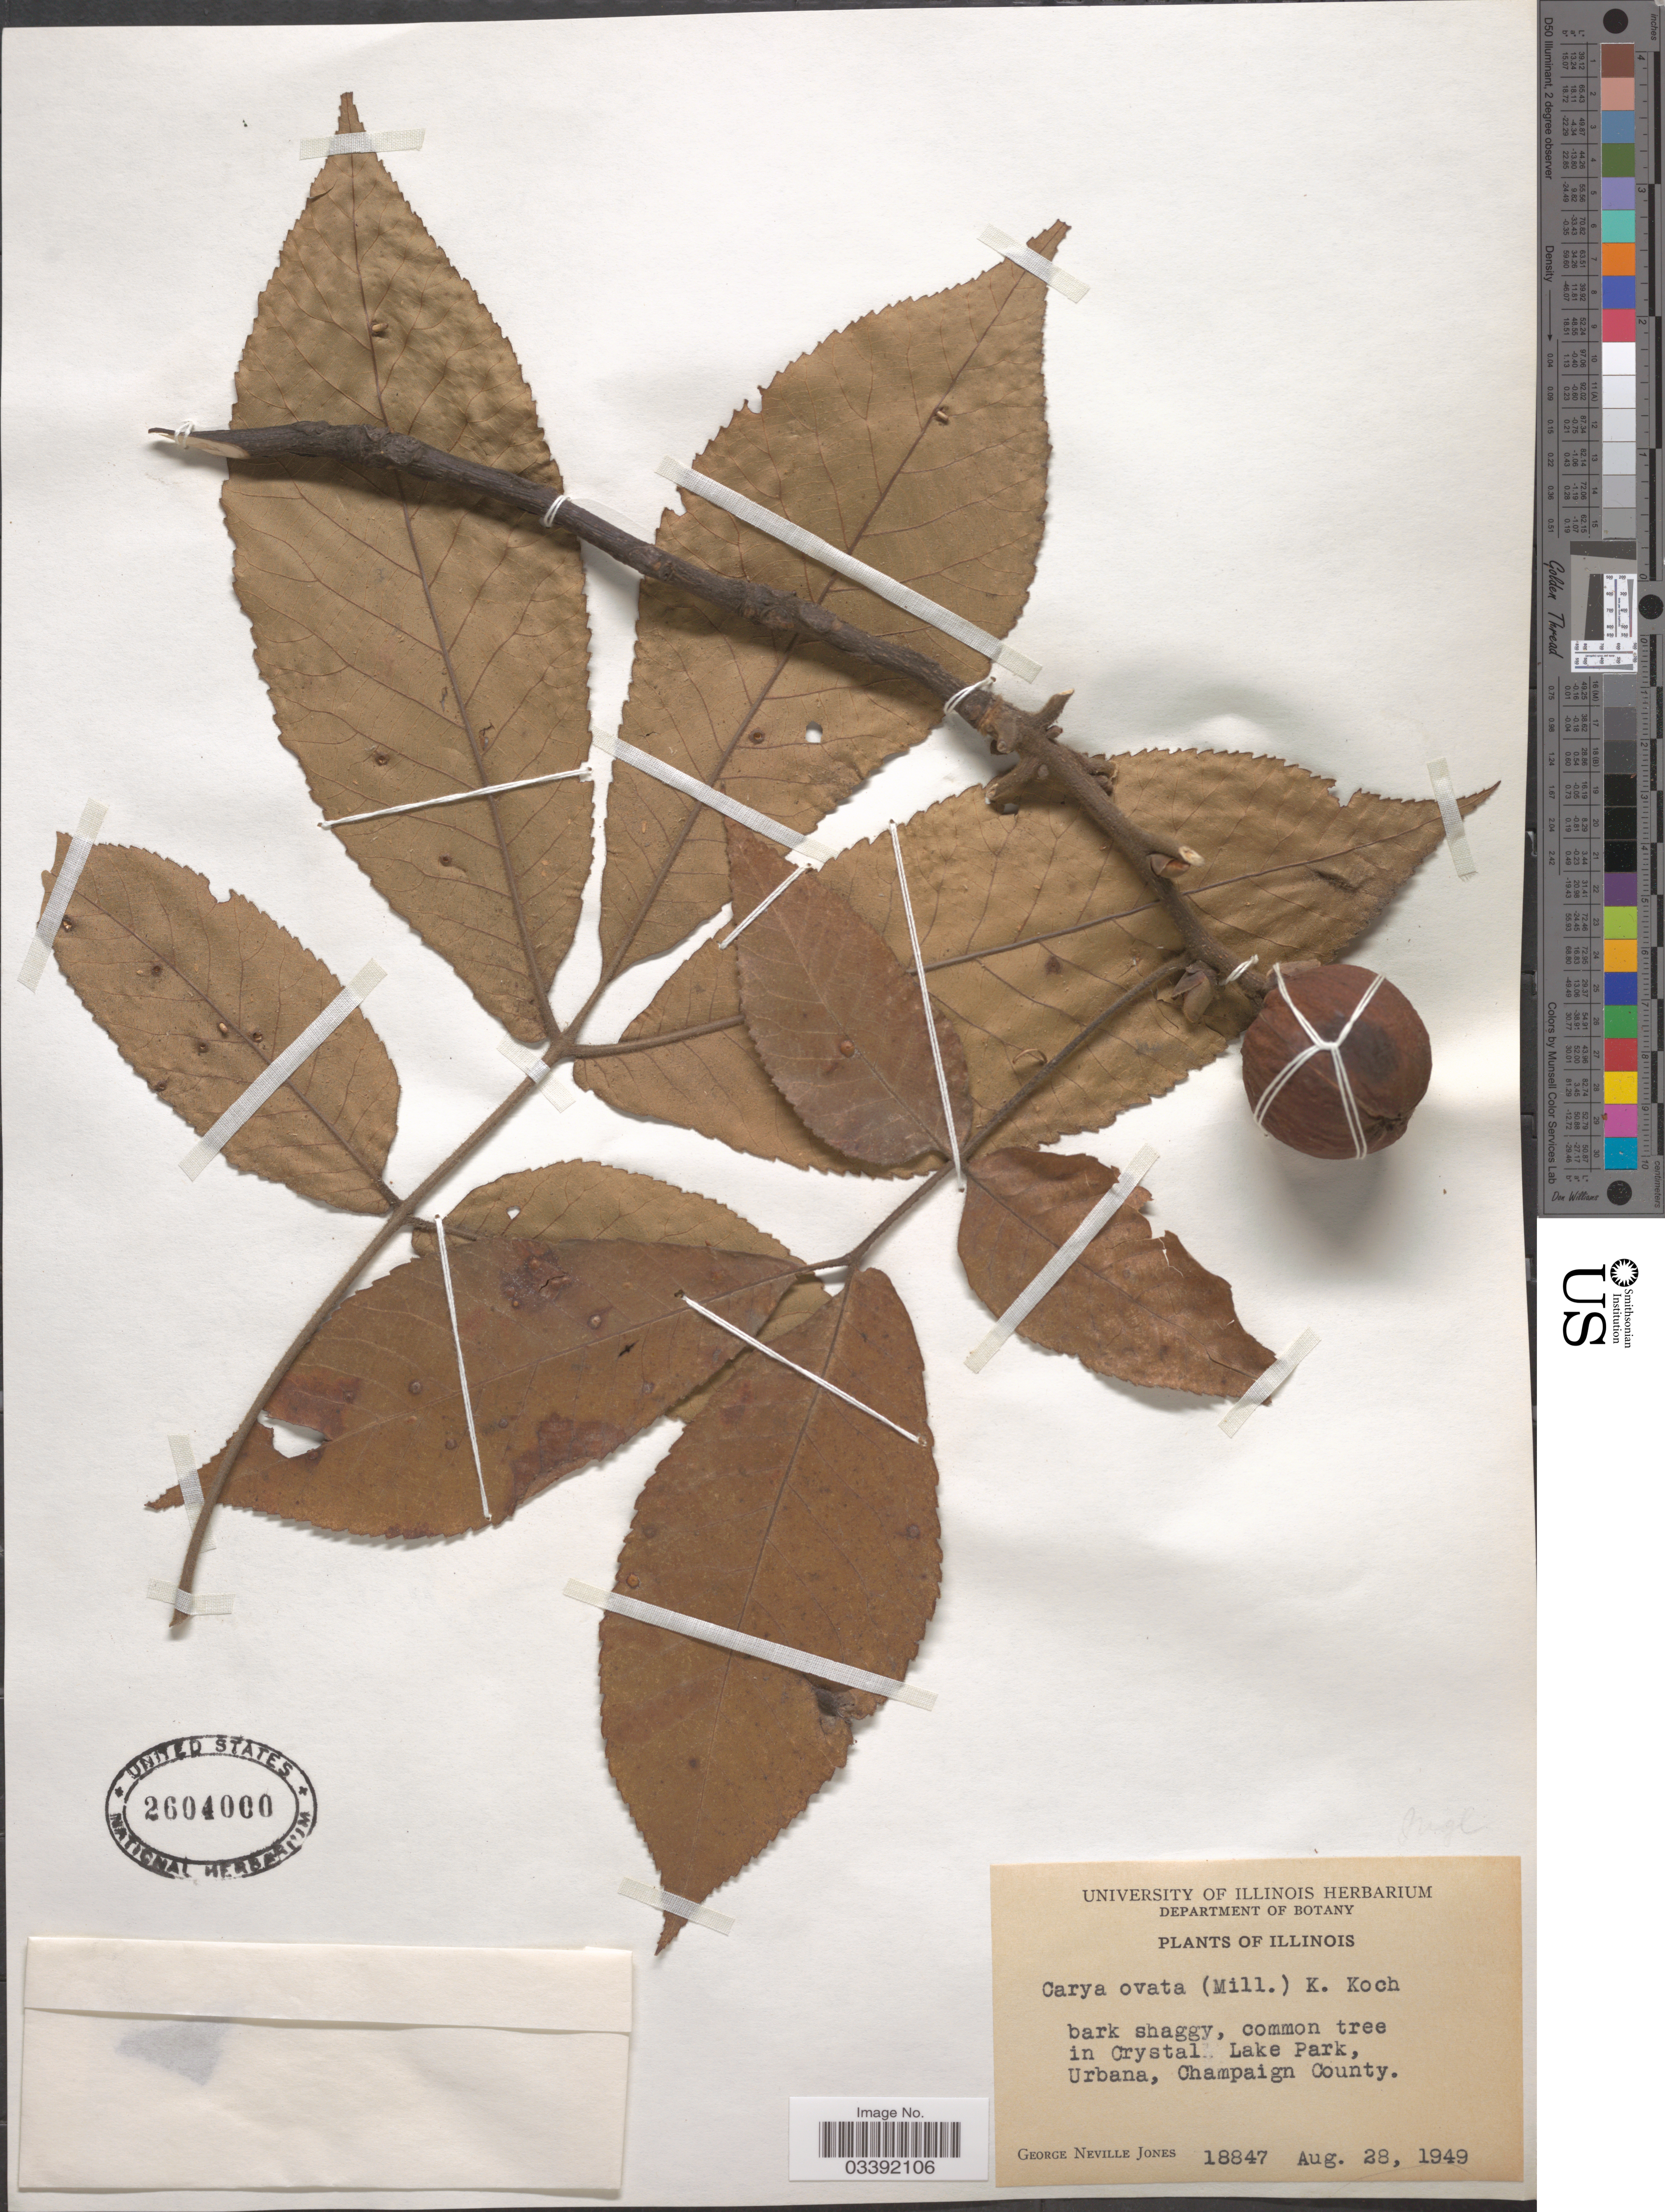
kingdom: Plantae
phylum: Tracheophyta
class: Magnoliopsida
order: Fagales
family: Juglandaceae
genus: Carya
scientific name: Carya ovata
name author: (Mill.) K. Koch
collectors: G. N. Jones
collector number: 18847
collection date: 1949-08-28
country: United States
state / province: Illinois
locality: In Crystal Lake Park, Urbana, Champaign County.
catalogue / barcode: US 2604000